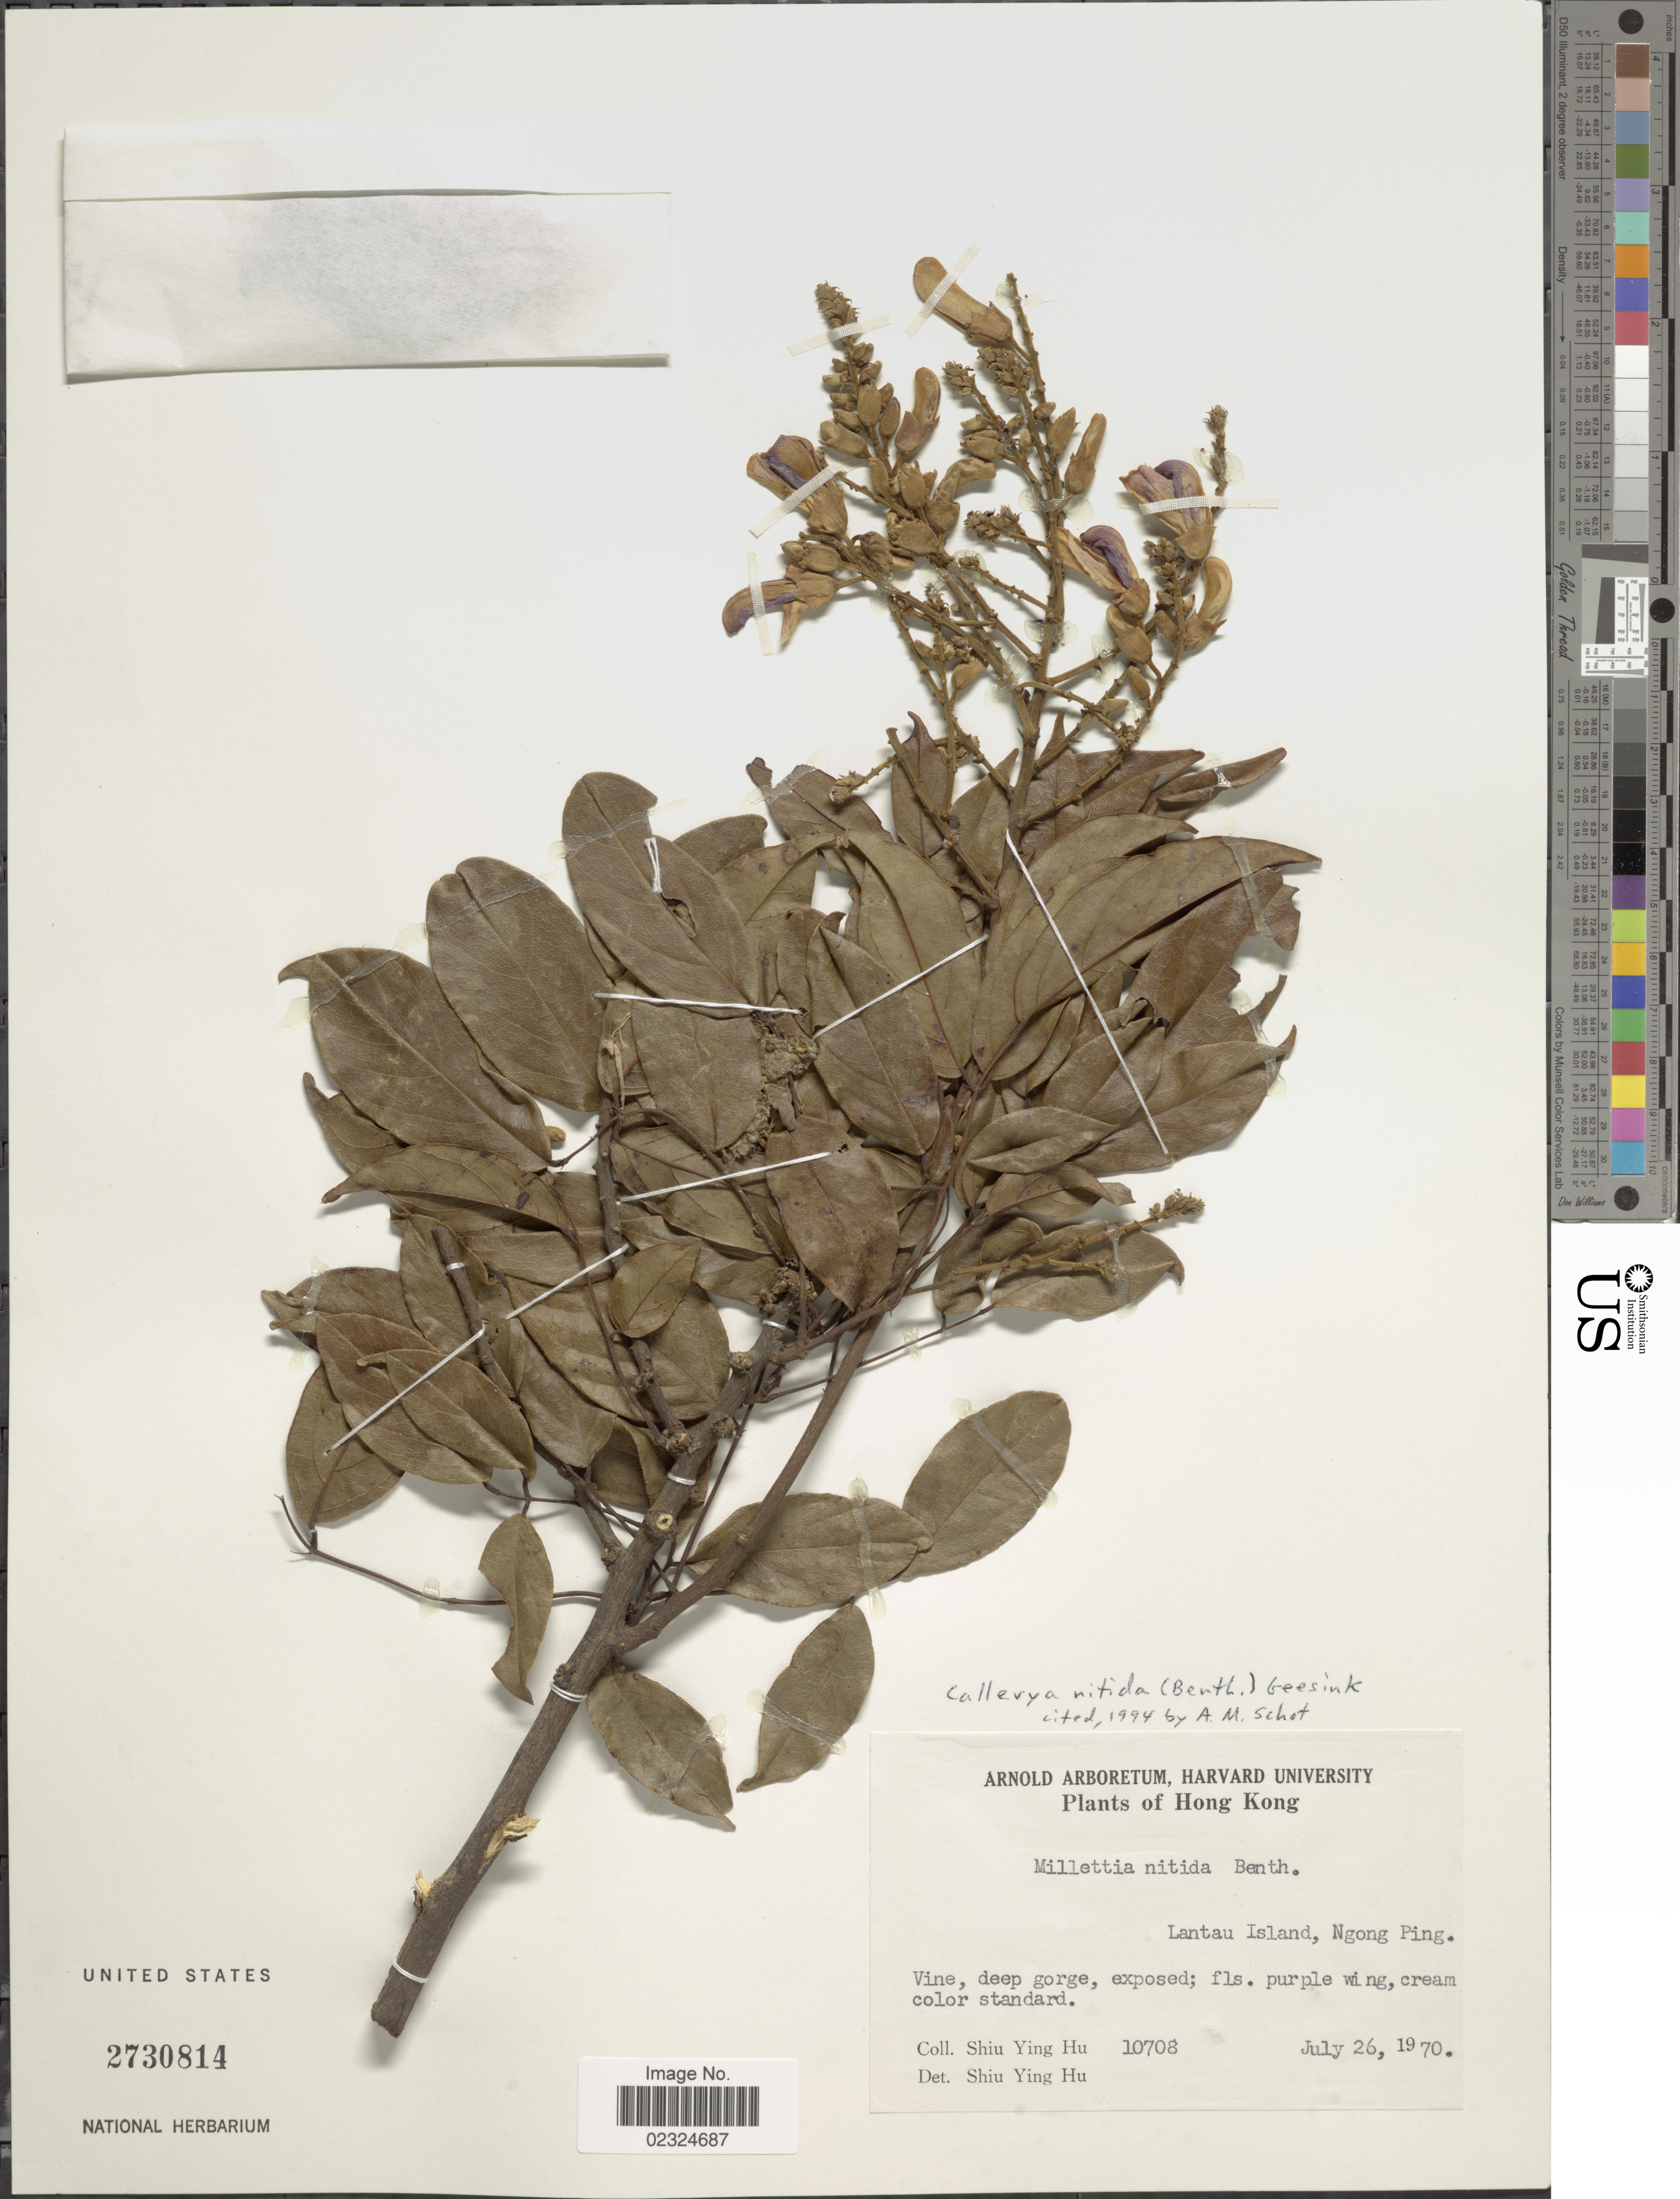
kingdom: Plantae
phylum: Tracheophyta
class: Magnoliopsida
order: Fabales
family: Fabaceae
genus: Callerya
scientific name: Callerya nitida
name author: (Benth.) R. Geesink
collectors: S. Y. Hu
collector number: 10708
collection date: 1970-07-26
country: China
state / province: Hong Kong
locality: Lantau Island, Ngong Ping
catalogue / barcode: US 2730814